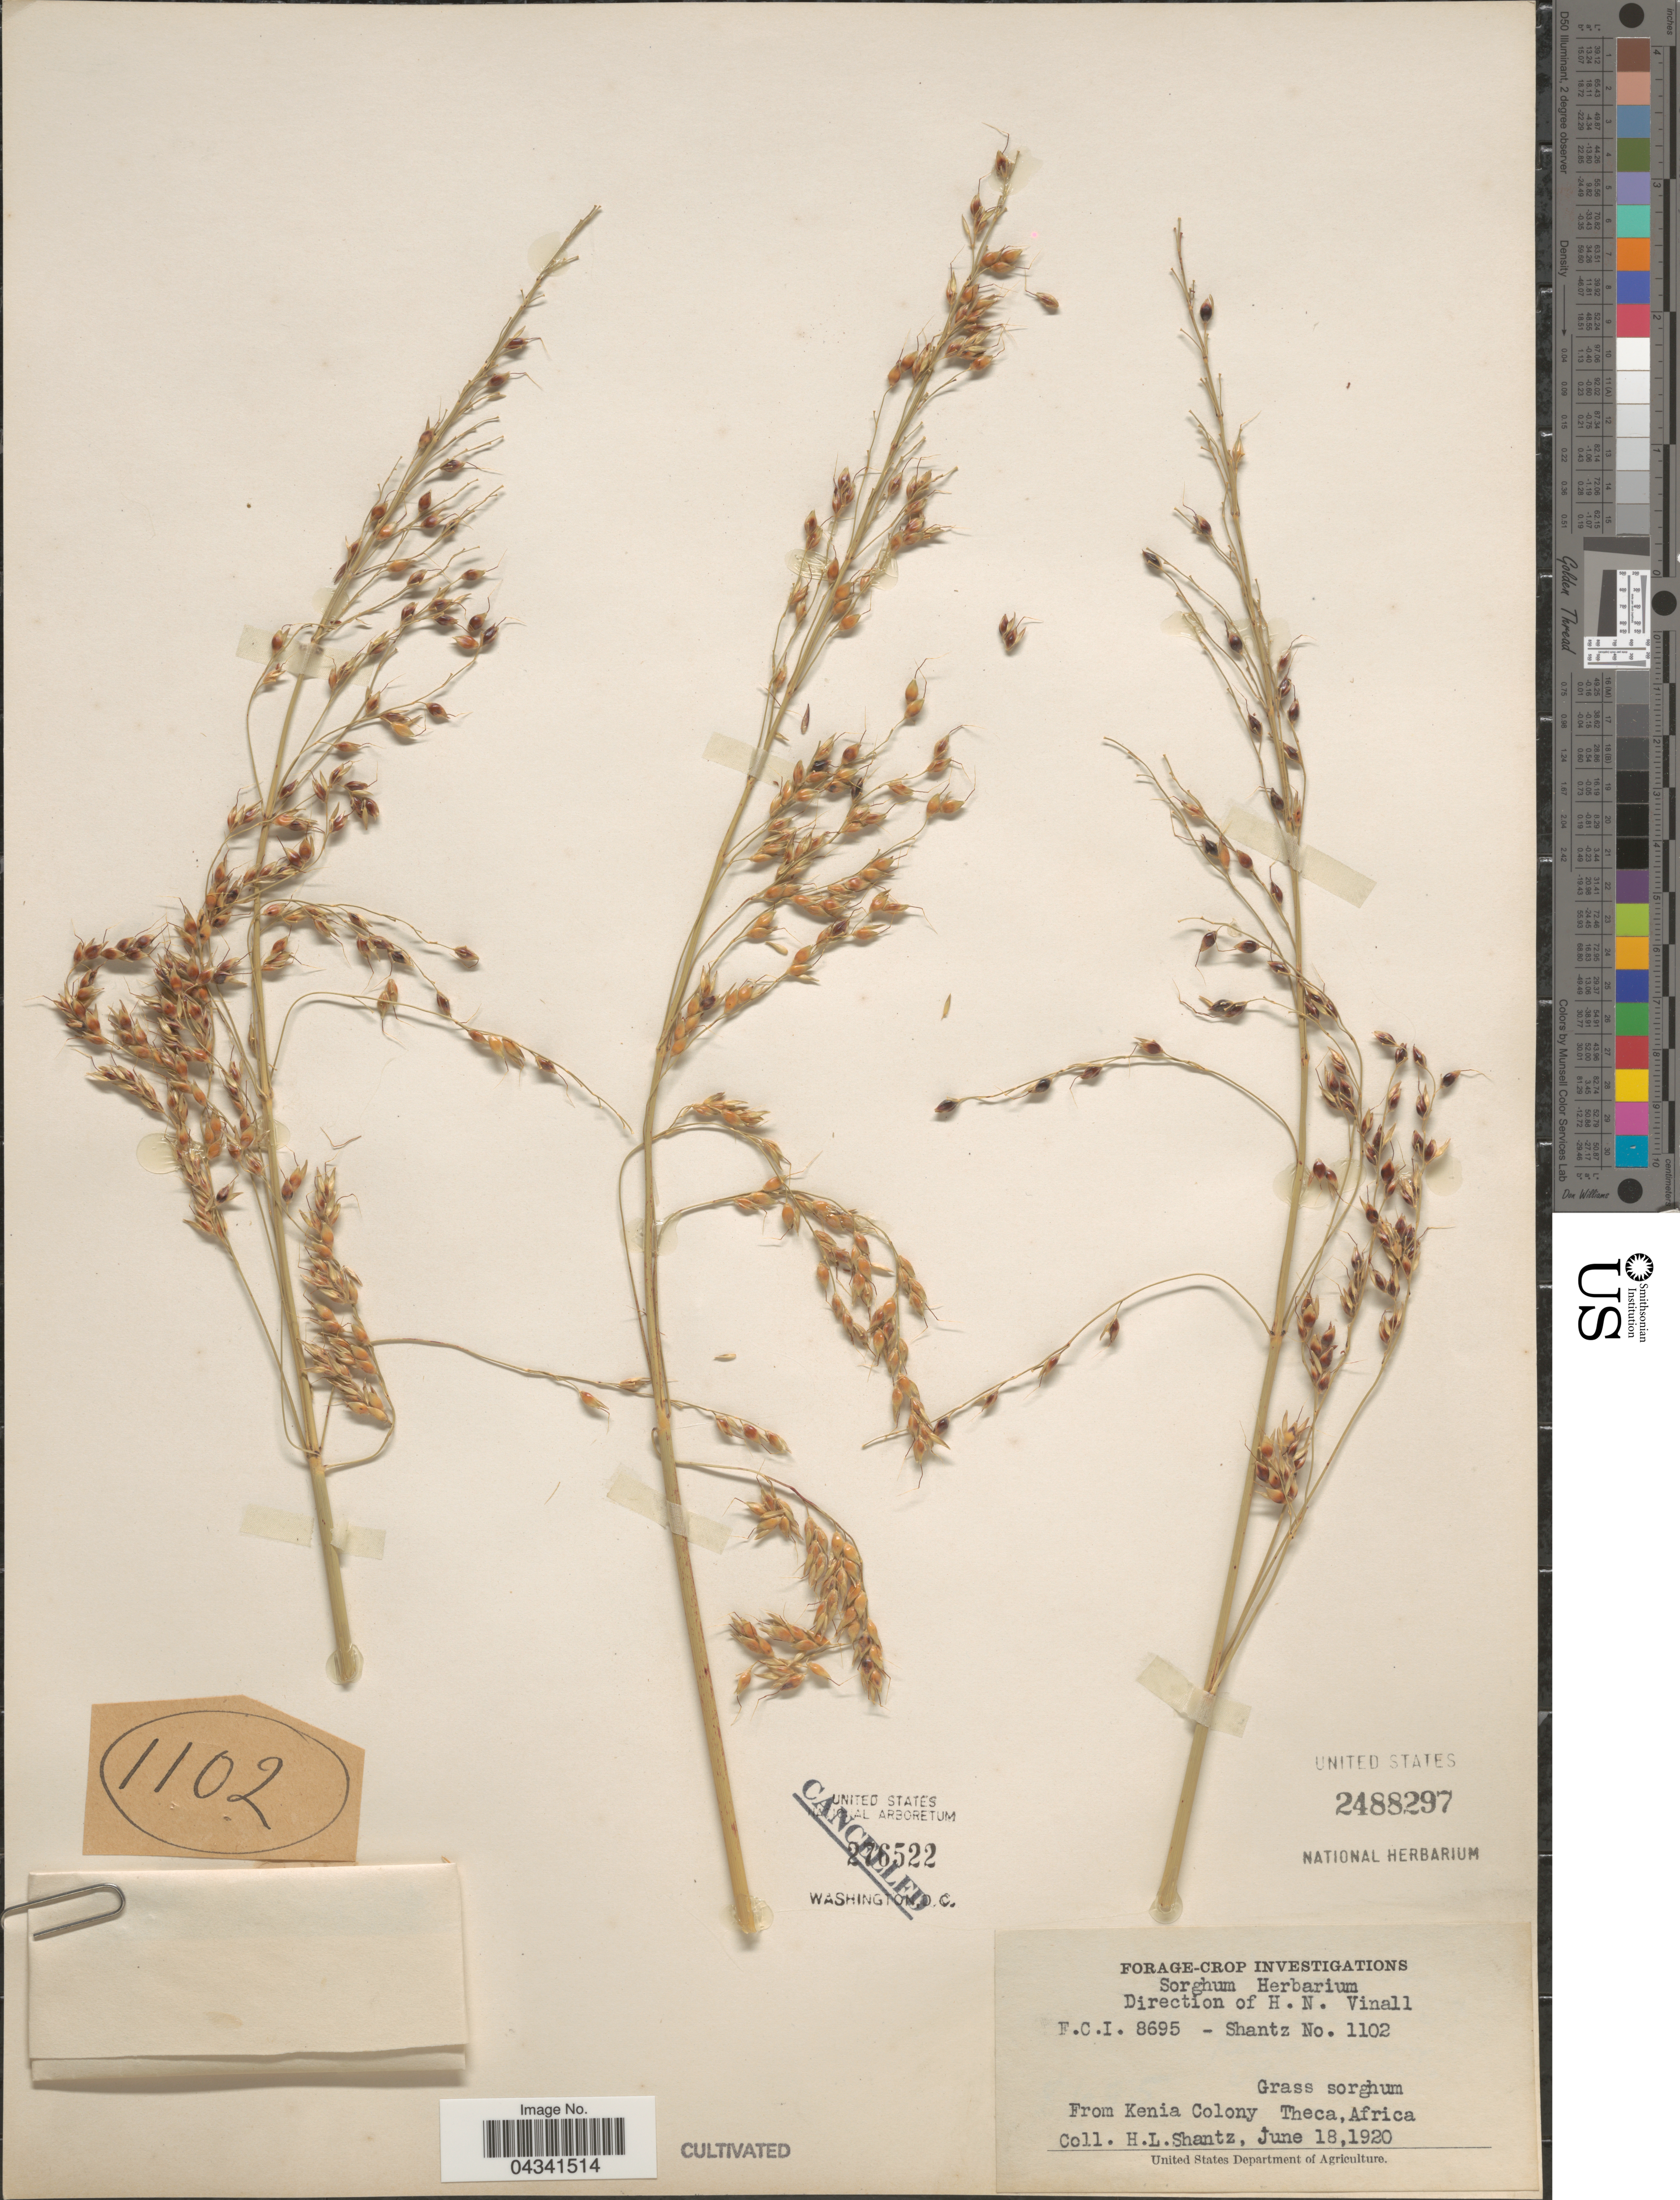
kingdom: Plantae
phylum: Tracheophyta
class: Liliopsida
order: Poales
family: Poaceae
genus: Sorghum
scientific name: Sorghum sp.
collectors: H. Shantz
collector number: F.C.I.8694/1102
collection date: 1920-06-18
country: Kenya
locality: From Kenia Colony Theca, Africa.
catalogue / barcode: US 2488297